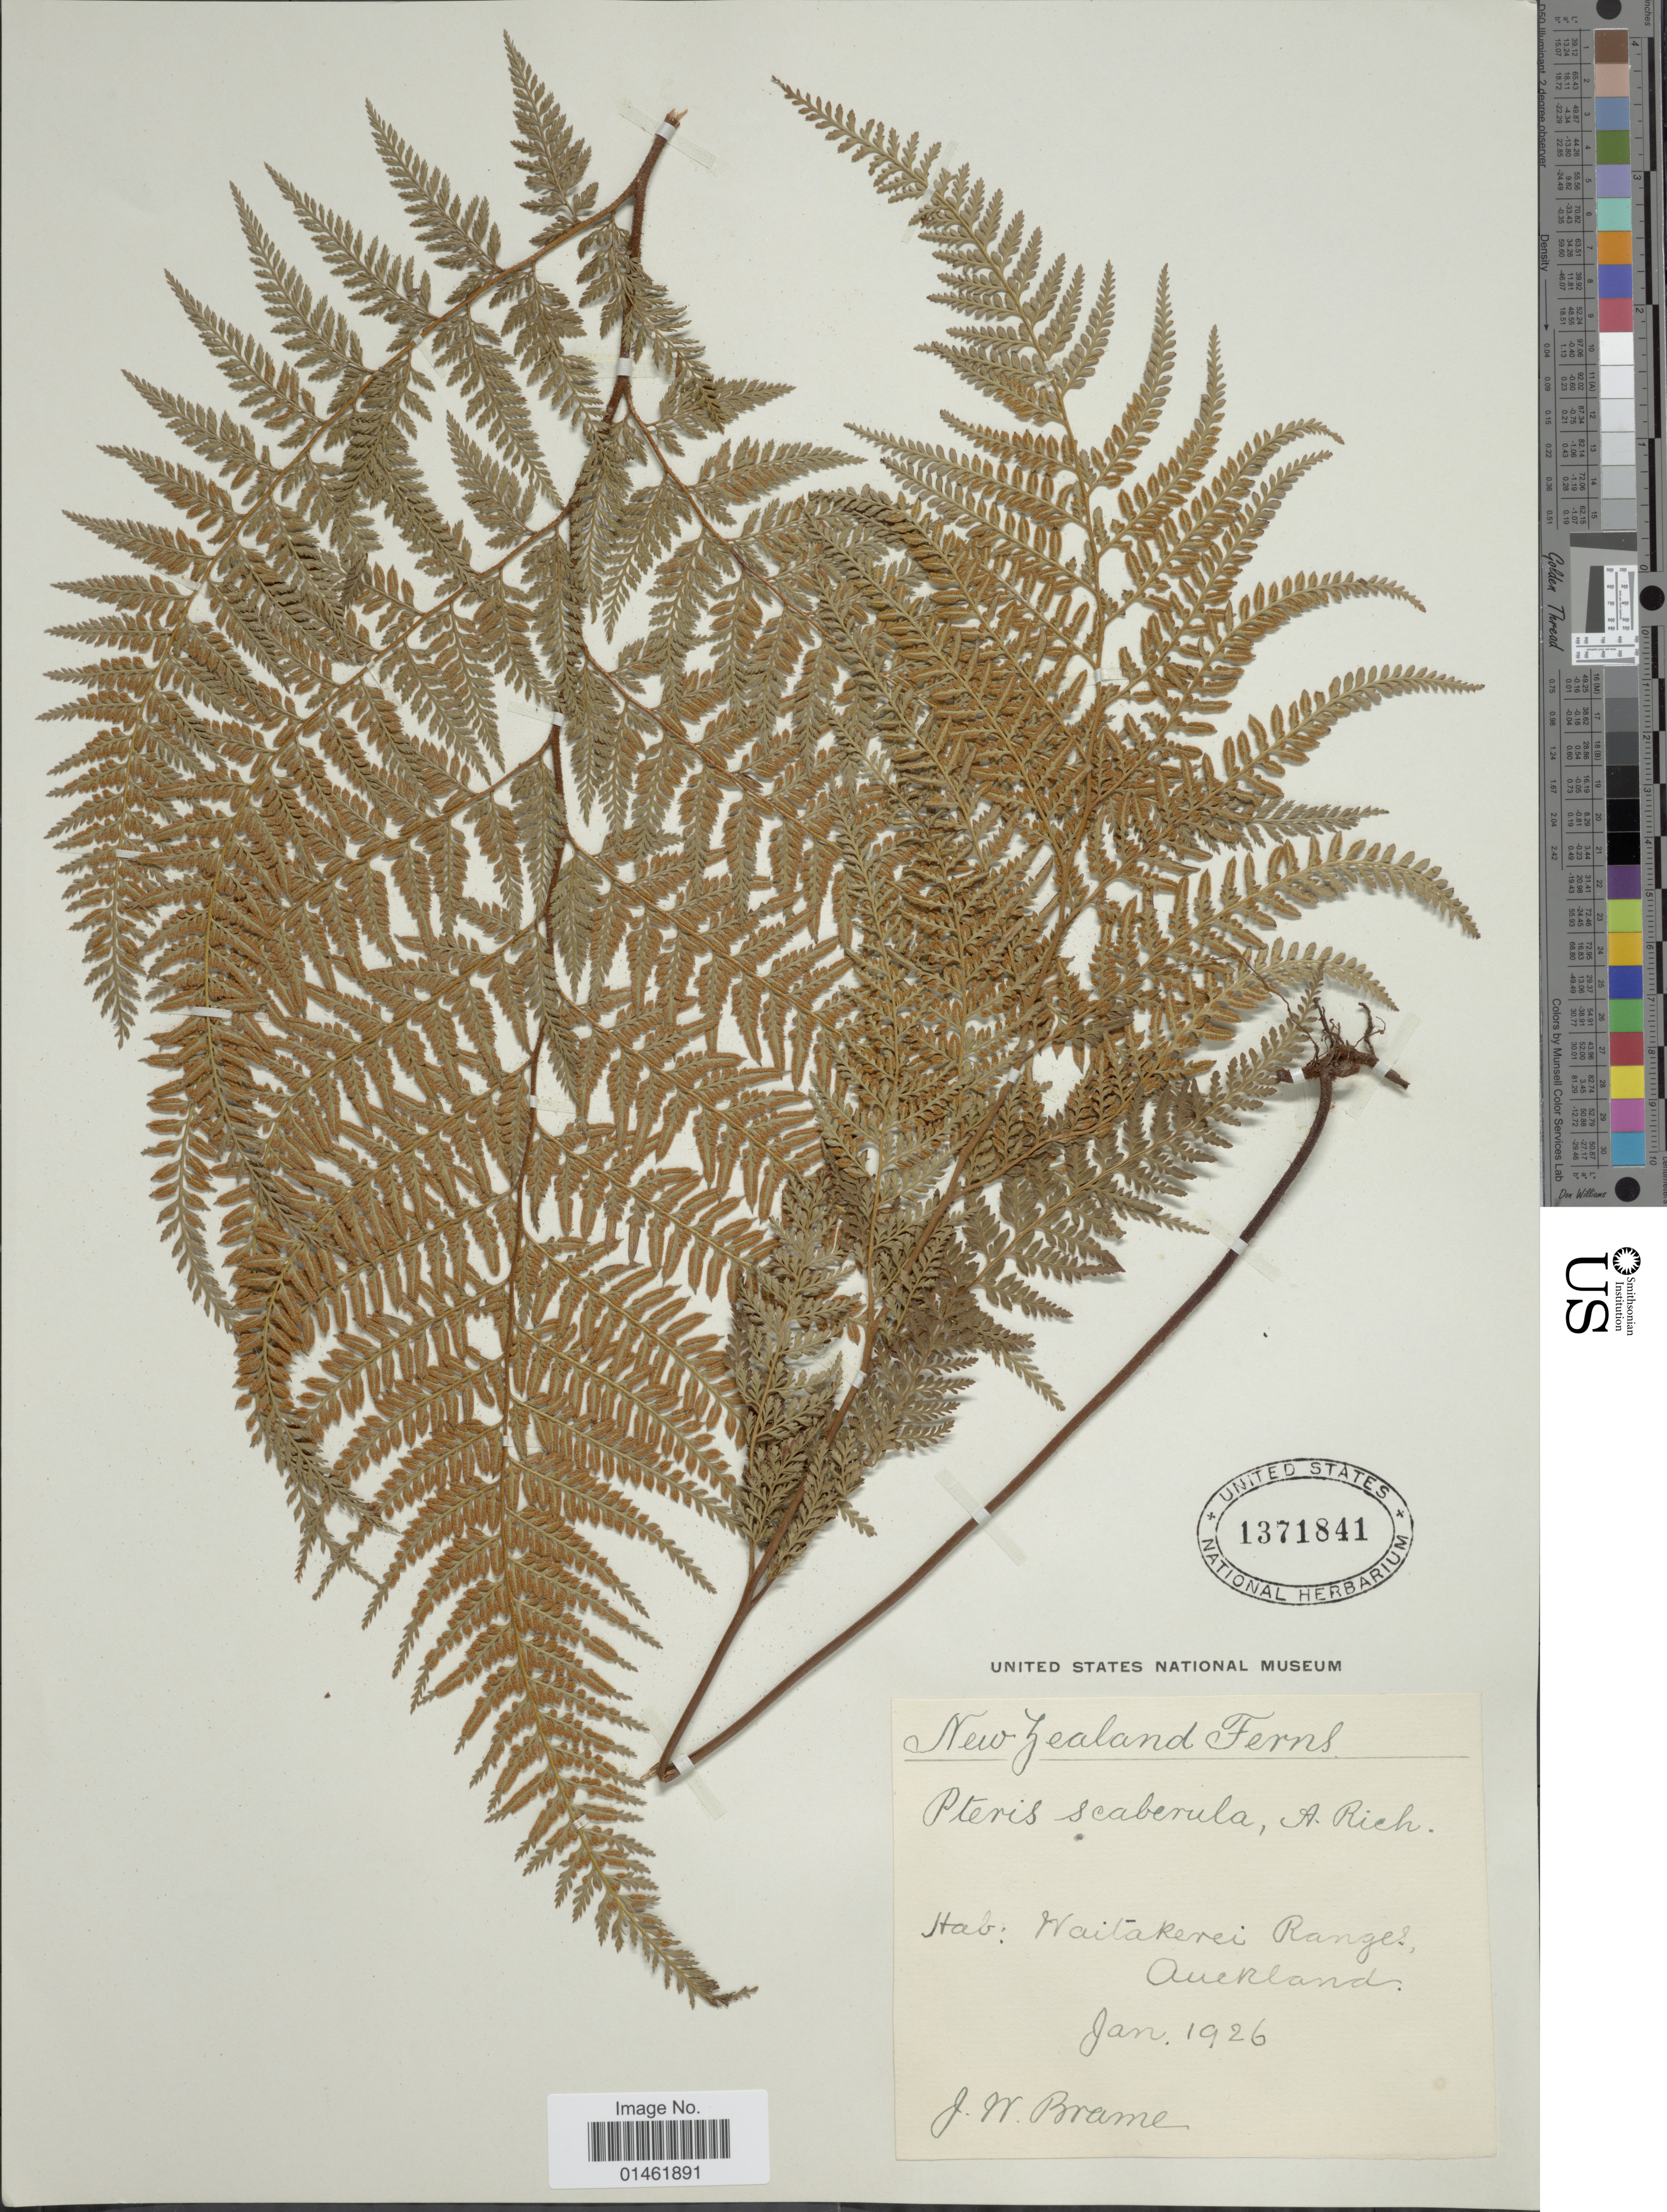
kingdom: Plantae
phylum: Tracheophyta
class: Polypodiopsida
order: Polypodiales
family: Dennstaedtiaceae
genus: Paesia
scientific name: Paesia scaberula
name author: Kuhn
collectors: J. Brame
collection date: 1926-01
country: New Zealand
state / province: Auckland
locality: Waitakerei Range, Auckland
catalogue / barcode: US 1371841